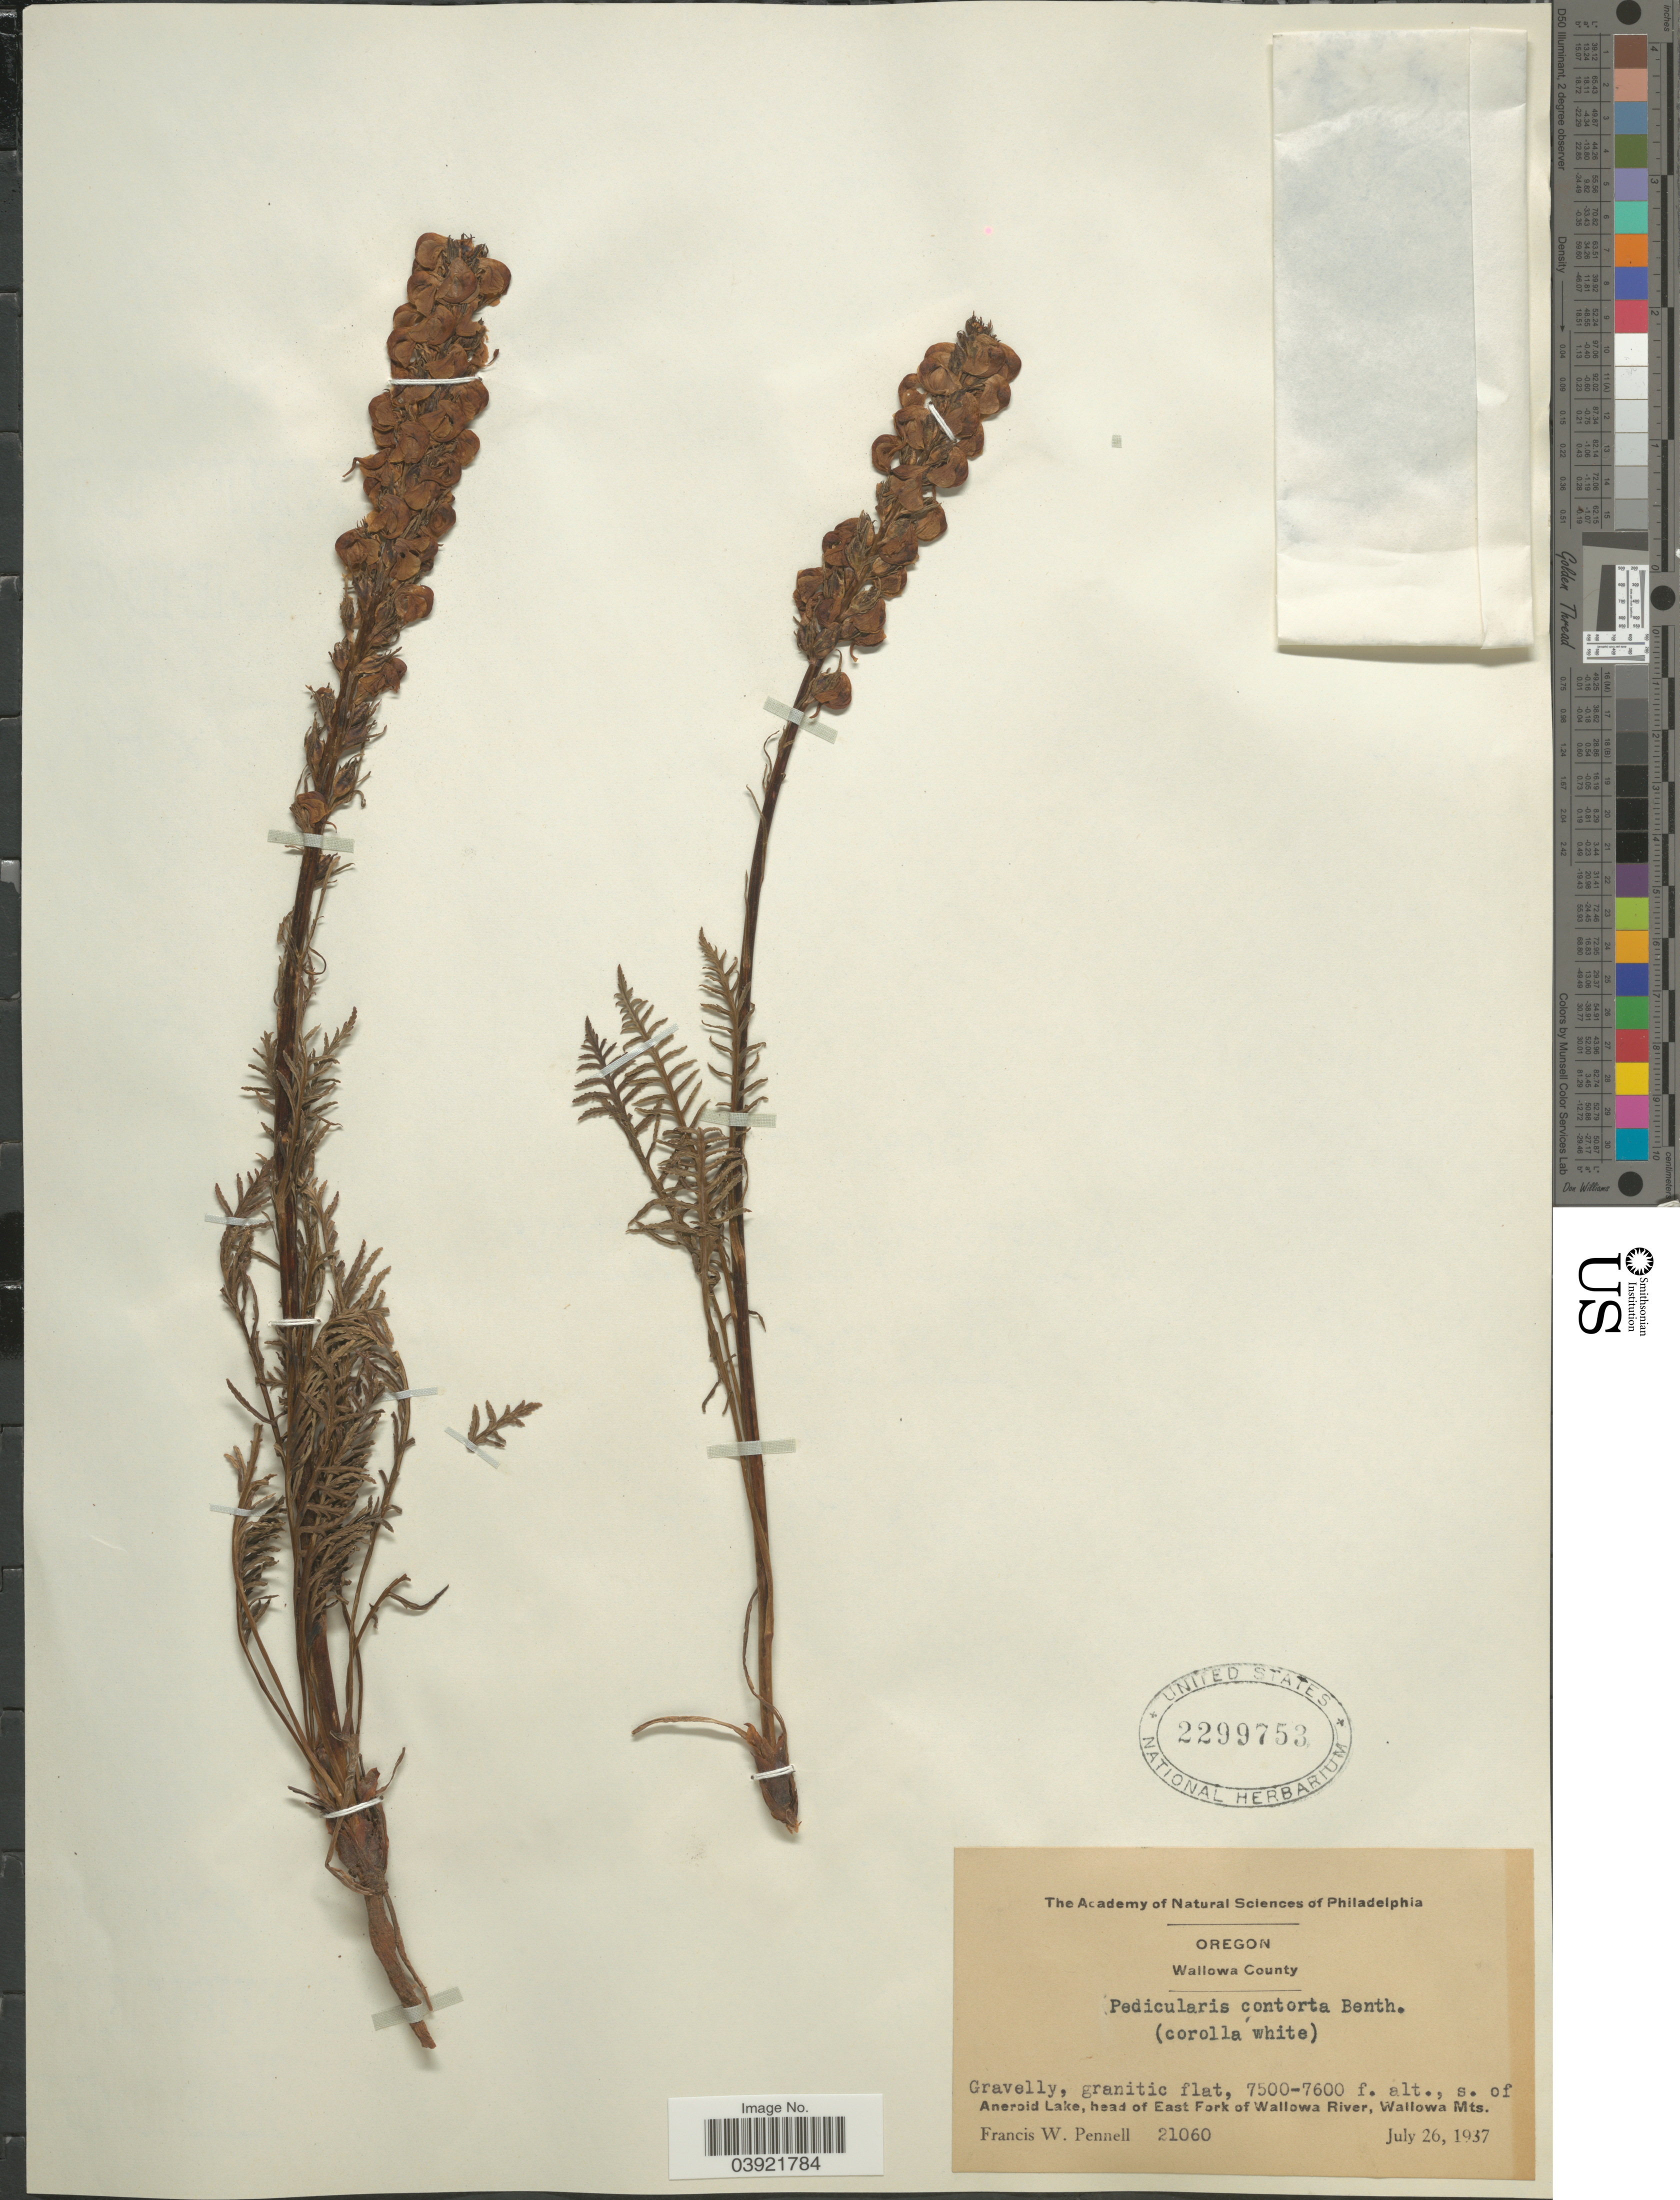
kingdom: Plantae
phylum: Tracheophyta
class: Magnoliopsida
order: Lamiales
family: Orobanchaceae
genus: Pedicularis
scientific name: Pedicularis contorta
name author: Benth.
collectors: F. W. Pennell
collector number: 21060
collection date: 1937-07-26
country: United States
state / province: Oregon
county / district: Wallowa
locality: Wallowa County. S. of Aneroid Lake, head of East Fork of Wallowa River, Wallowa Mts.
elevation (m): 2286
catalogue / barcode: US 2299753